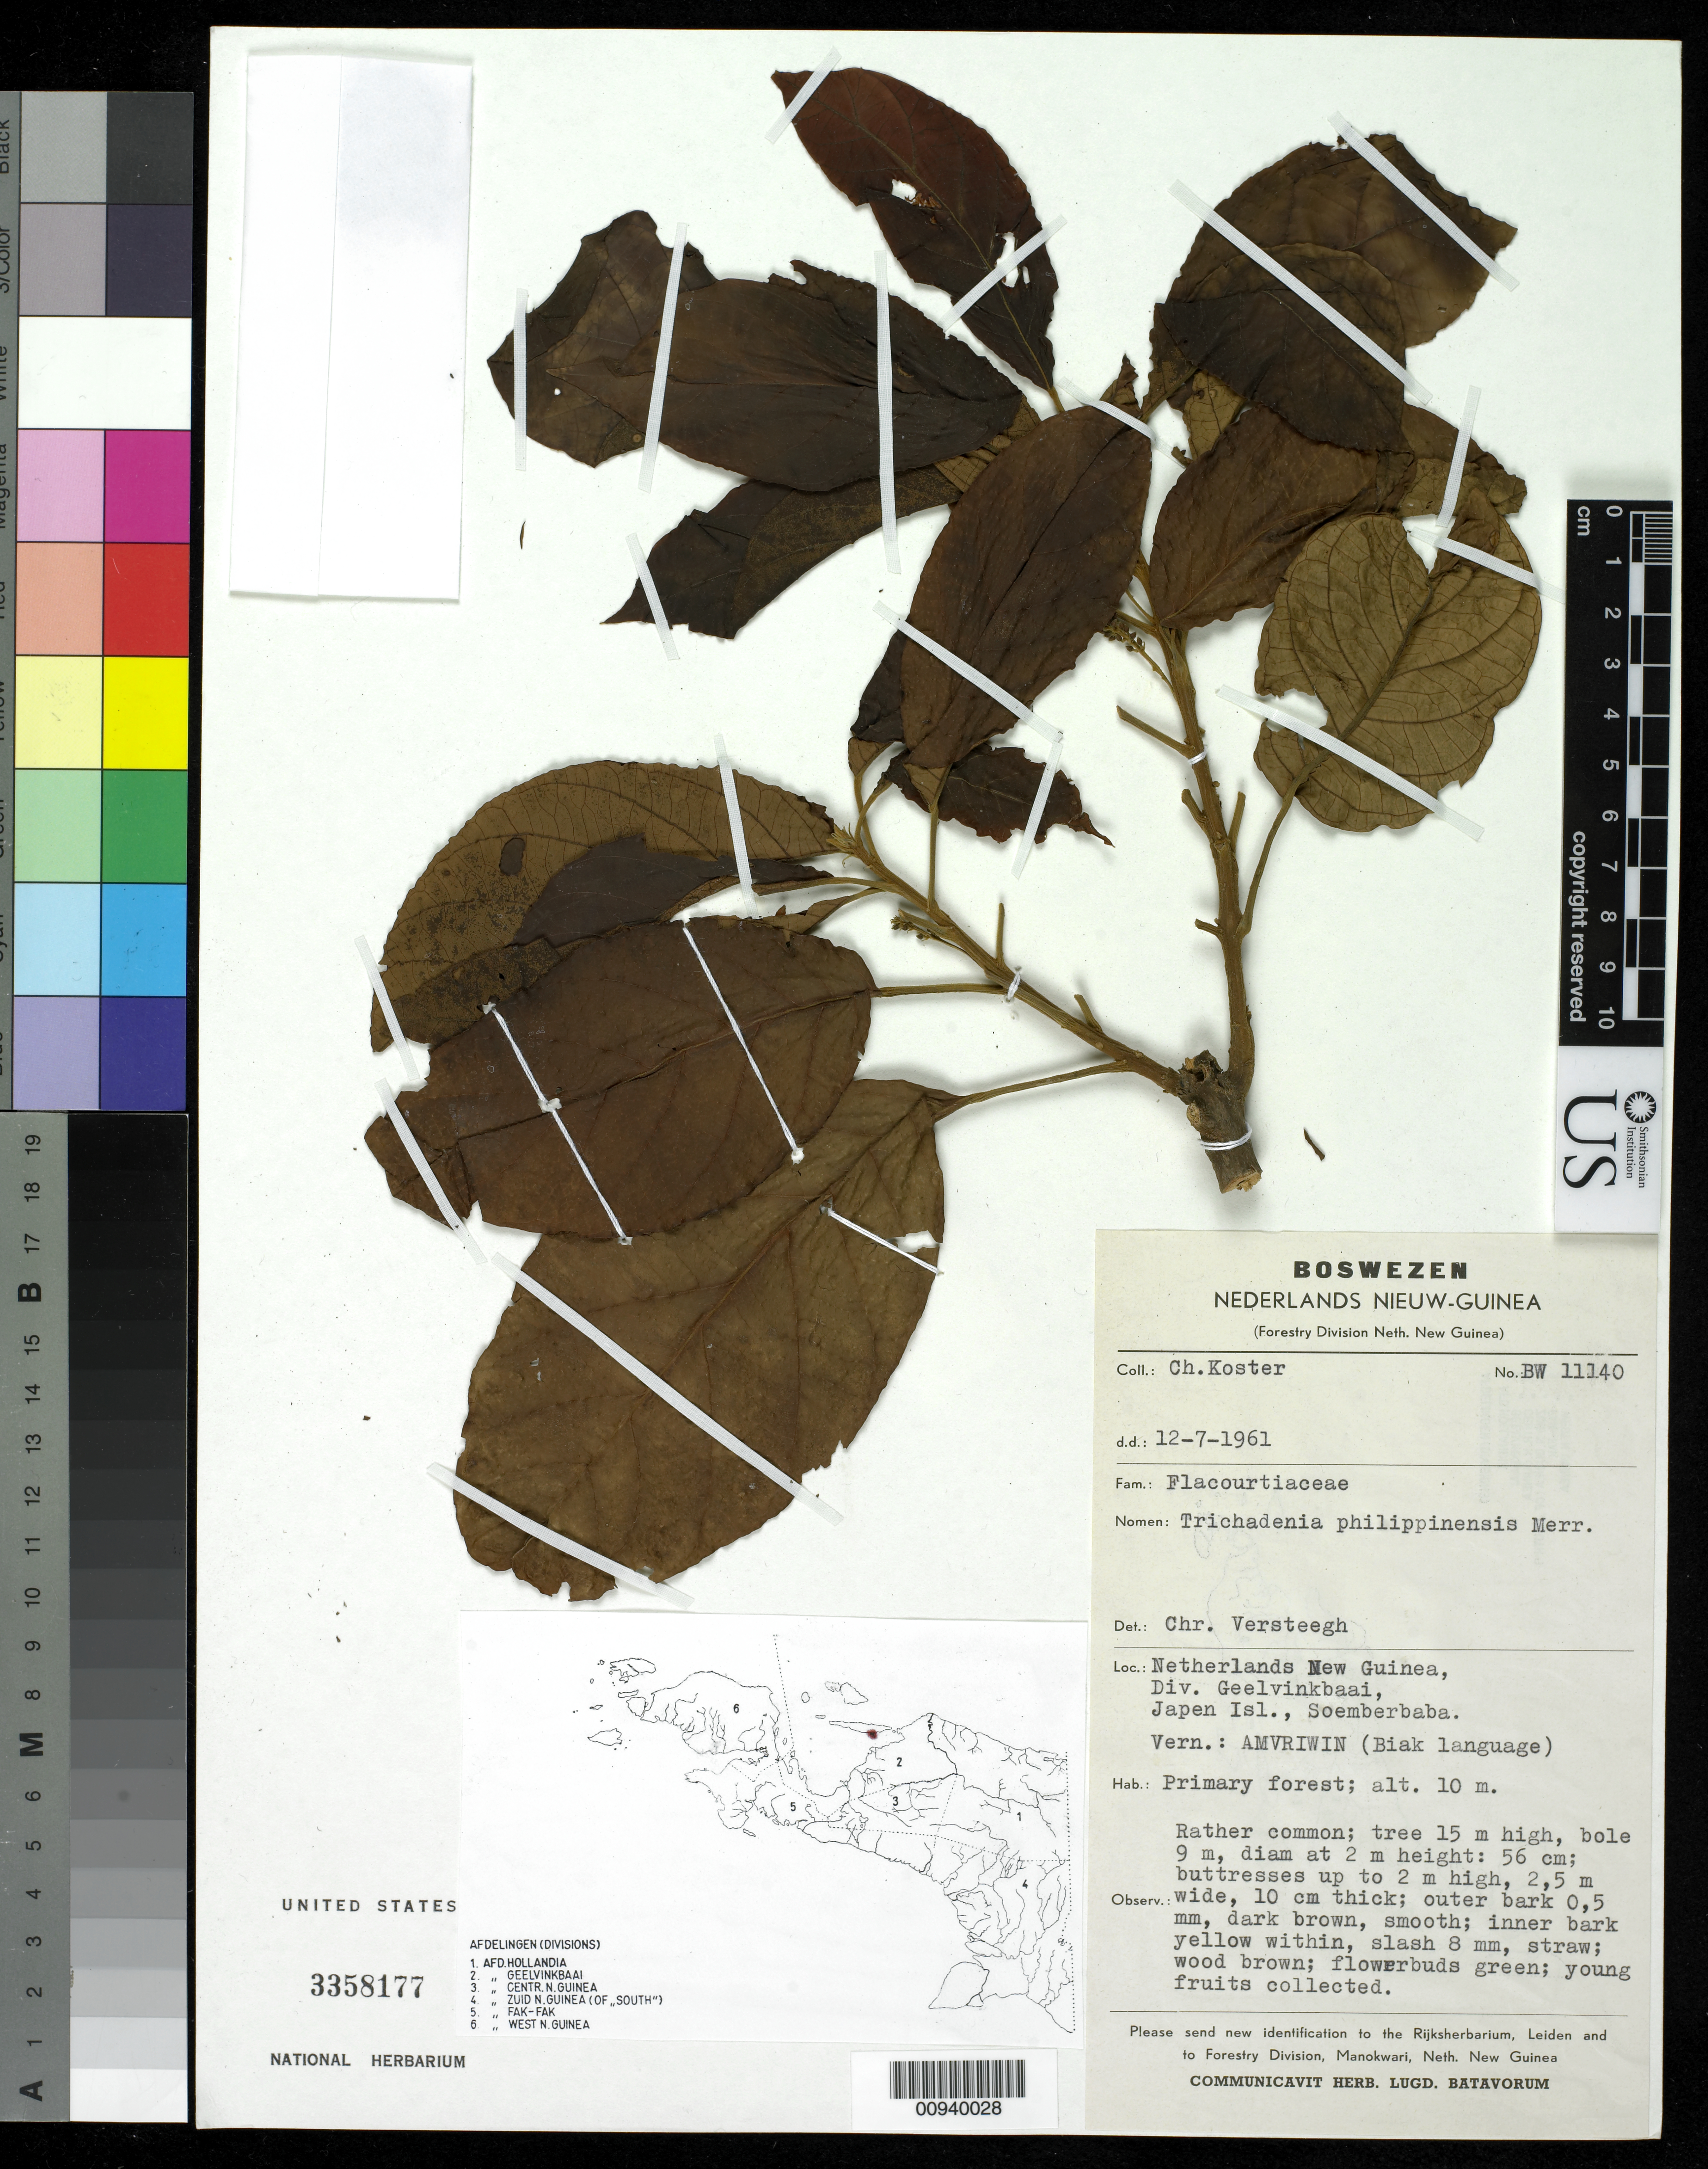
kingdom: Plantae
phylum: Tracheophyta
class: Magnoliopsida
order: Malpighiales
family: Achariaceae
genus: Trichadenia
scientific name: Trichadenia philippinensis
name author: Merr.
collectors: C. Koster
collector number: BW 11140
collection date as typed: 12 Jul 1961 or 07 Dec 1961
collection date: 1961-07-12 or 1961-12-07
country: Indonesia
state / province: Papua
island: Japen I.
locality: Soemberbaba, Div. Geelvinkbaai, Irian Jaya.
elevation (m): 10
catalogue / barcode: US 3358177